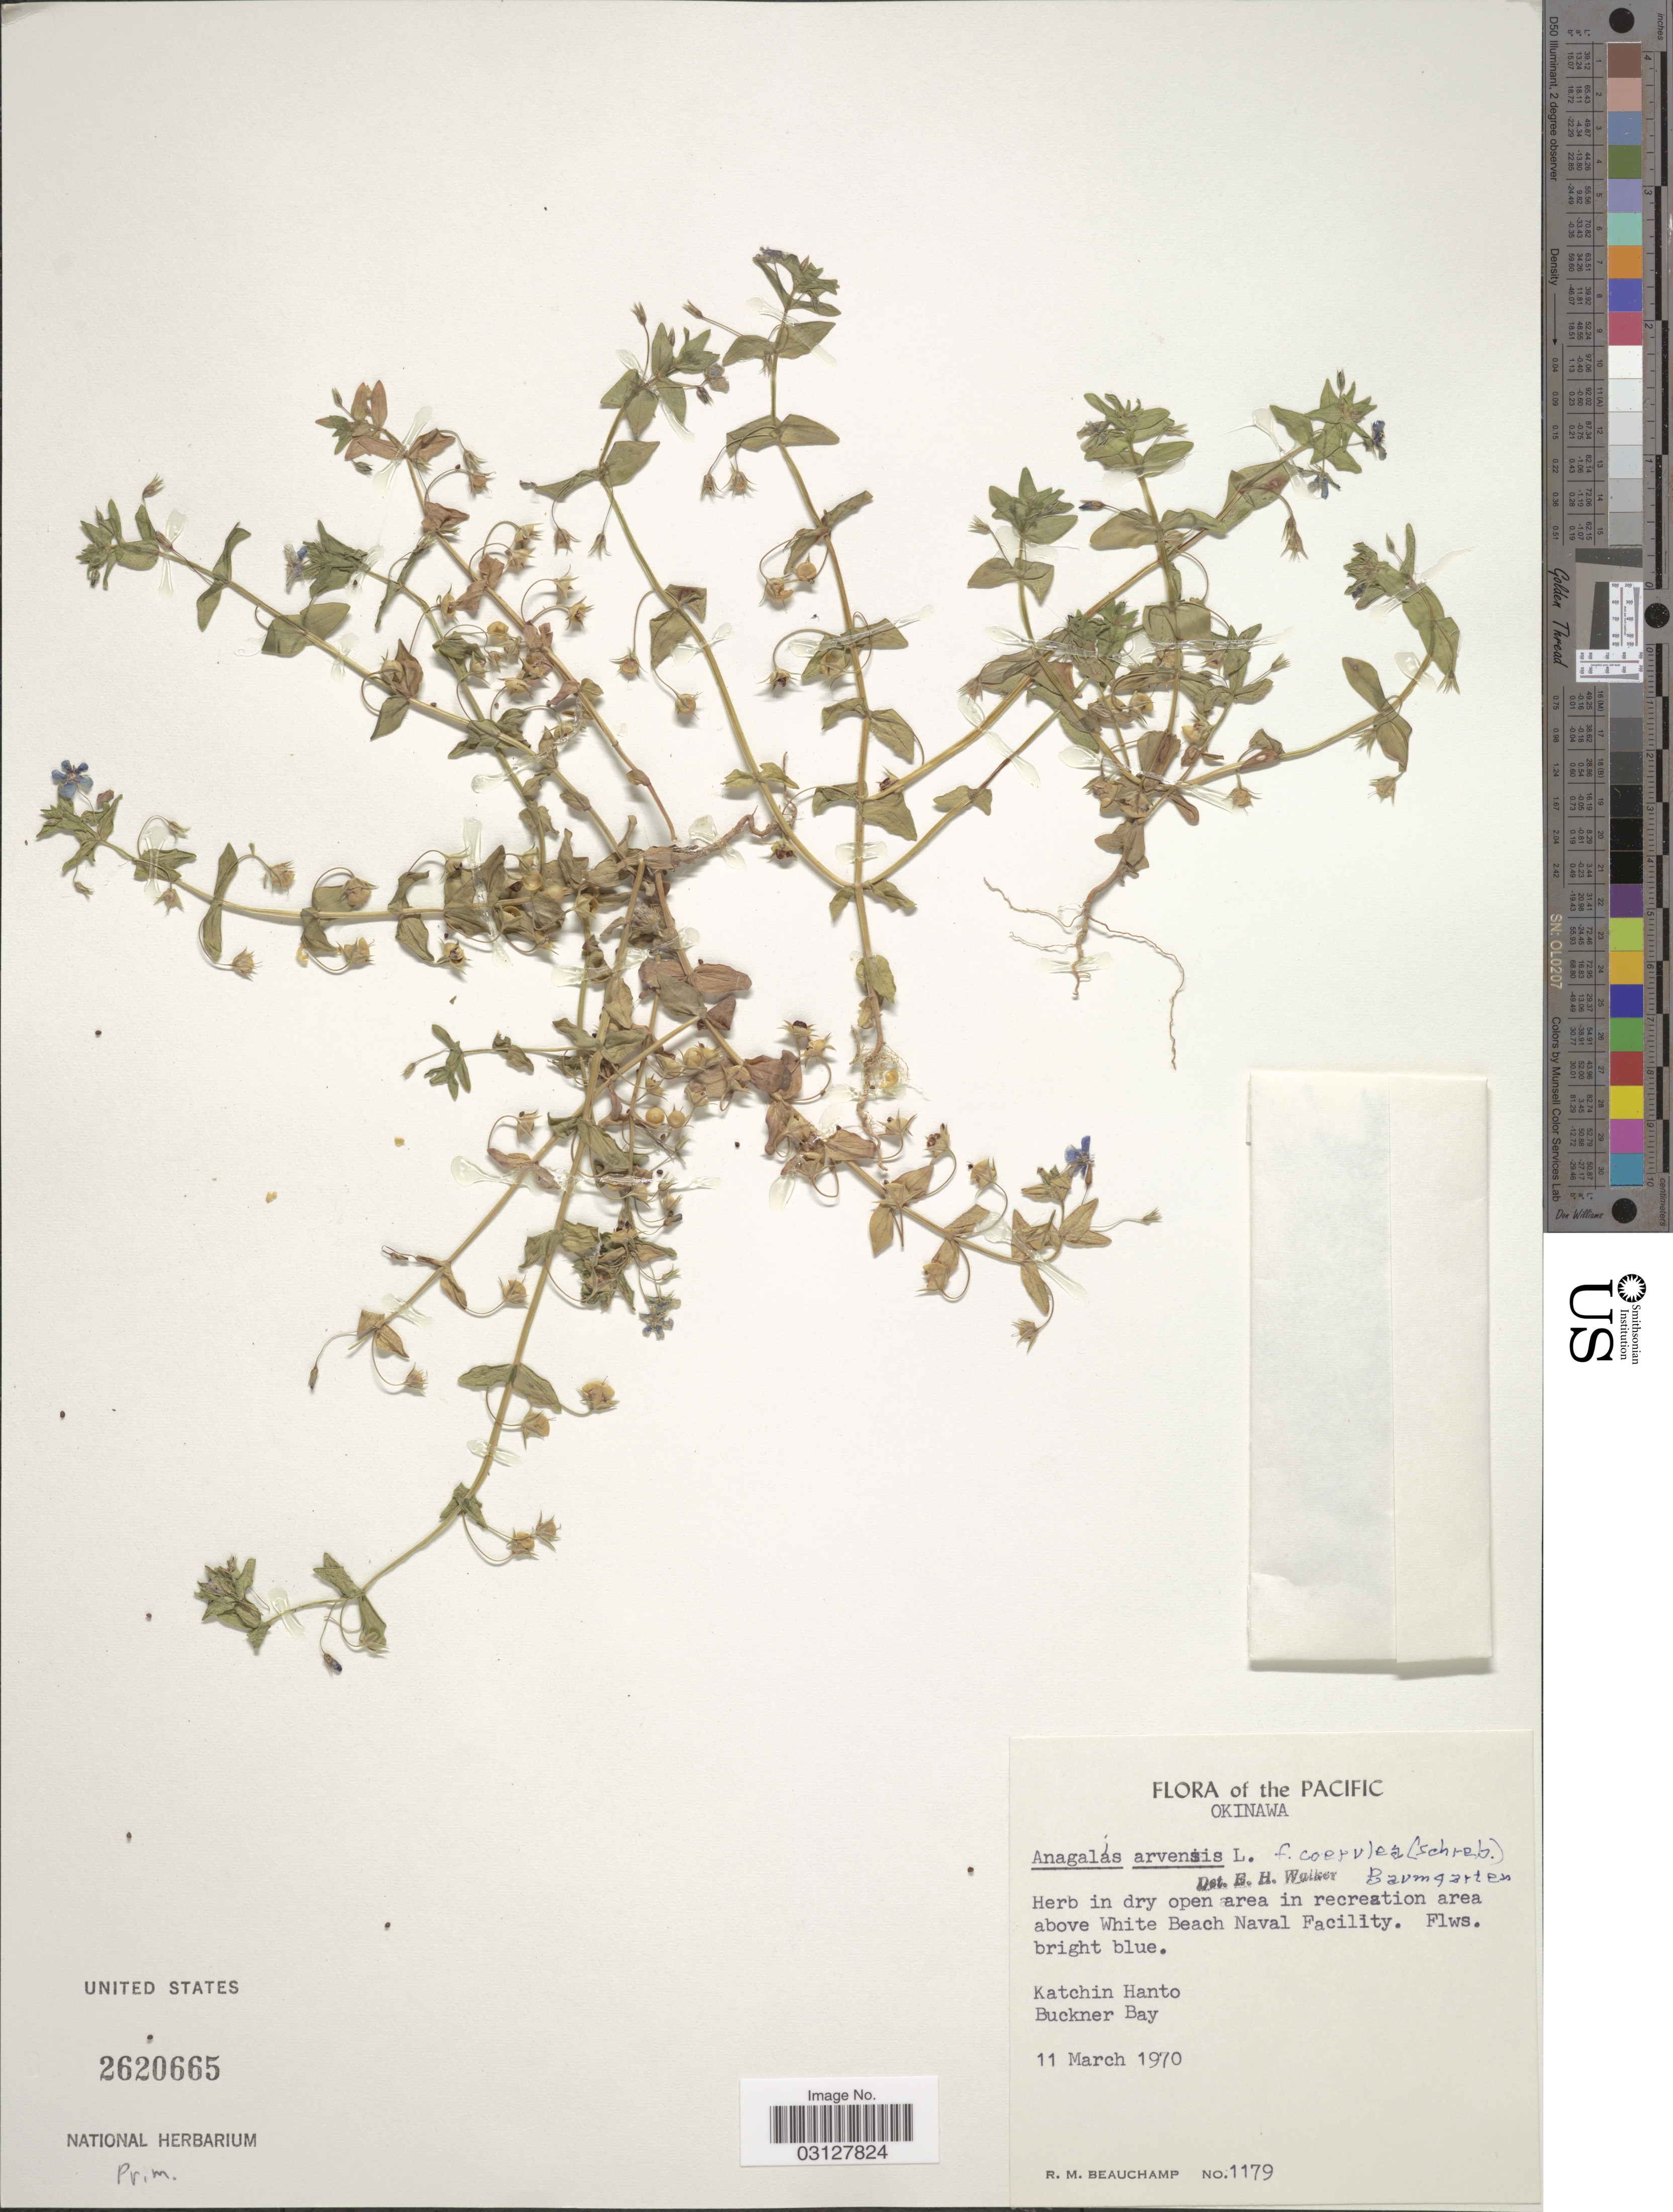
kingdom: Plantae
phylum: Tracheophyta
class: Magnoliopsida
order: Ericales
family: Primulaceae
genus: Anagallis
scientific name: Anagallis arvensis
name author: L.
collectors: R. Beauchamp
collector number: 1179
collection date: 1970-03-11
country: Japan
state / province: Okinawa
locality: Pacific. Herb in dry open area in recreation area above White Beach Naval Facility. Katchin Hanto, Buckner Bay.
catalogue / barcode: US 2620665